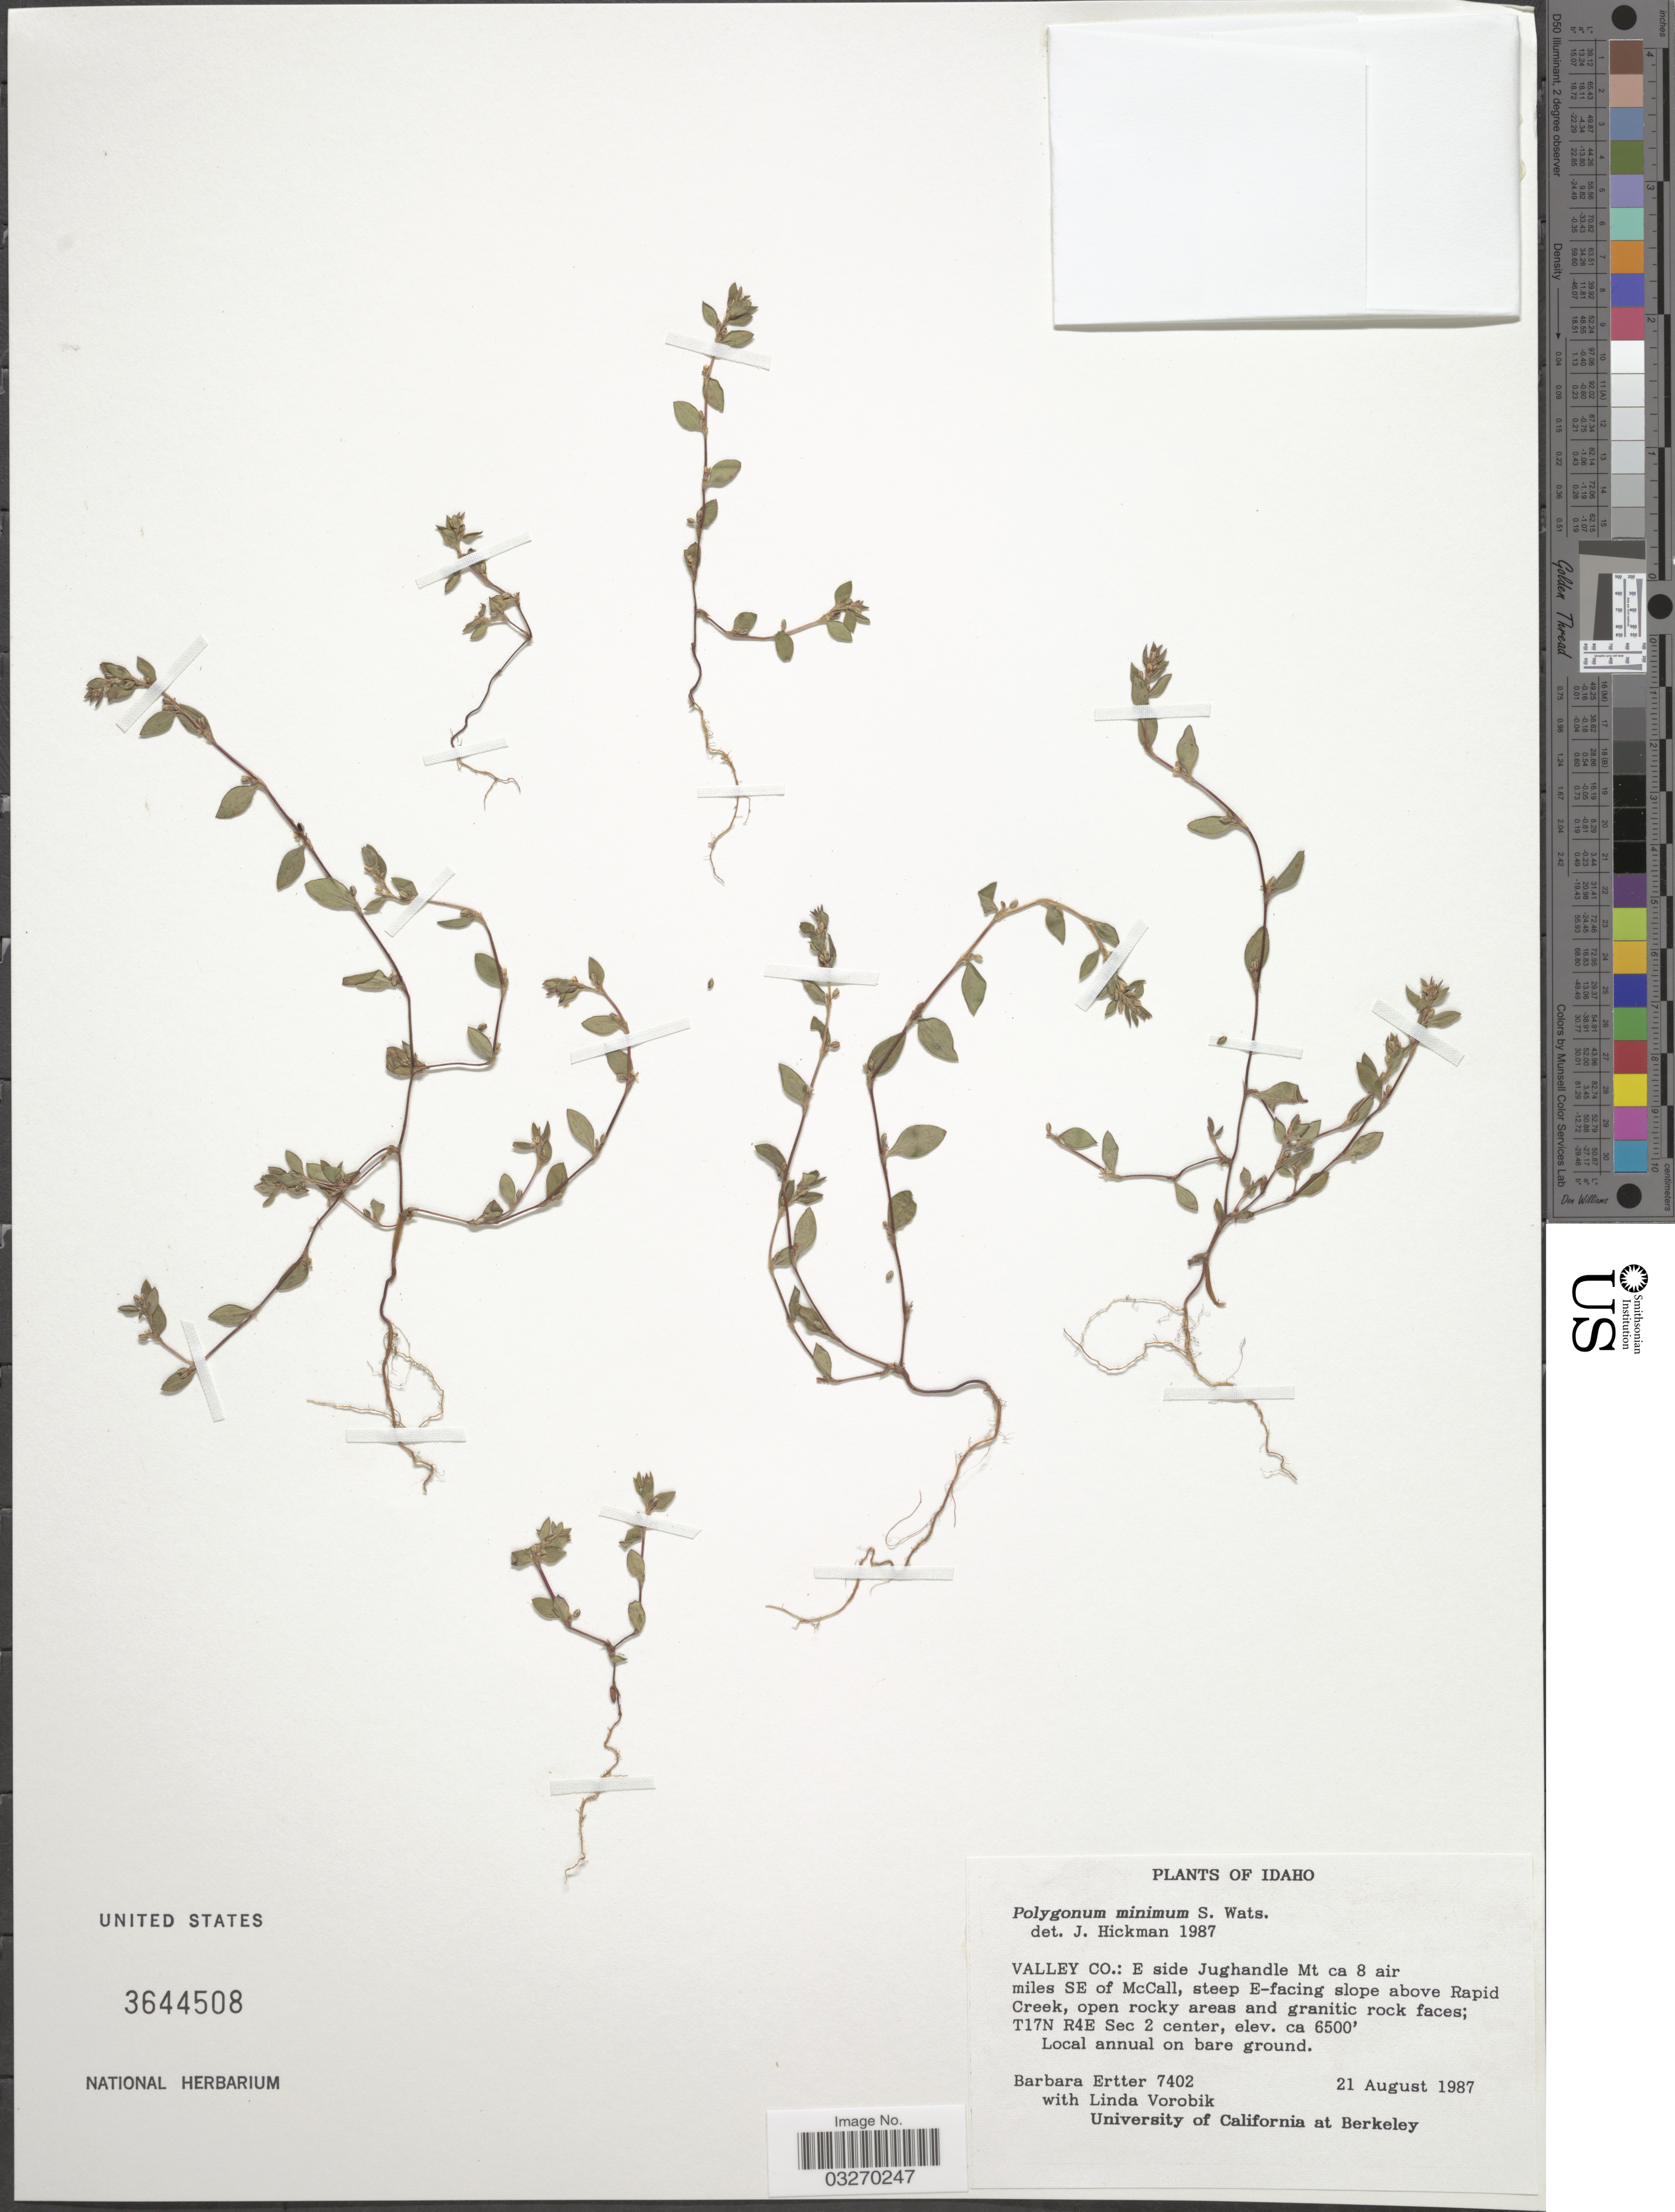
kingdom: Plantae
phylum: Tracheophyta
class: Magnoliopsida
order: Caryophyllales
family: Polygonaceae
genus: Polygonum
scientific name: Polygonum minimum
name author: S. Watson in C. King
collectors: B. Ertter & L. Vorobik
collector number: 7402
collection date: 1987-08-21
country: United States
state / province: Idaho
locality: Valley Co.: E side Jughandle Mt ca 8 air miles SE of McCall, steep E-facing slope above Rapid Creek; T17N R4E Sec 2 center.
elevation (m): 1981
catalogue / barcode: US 3644508